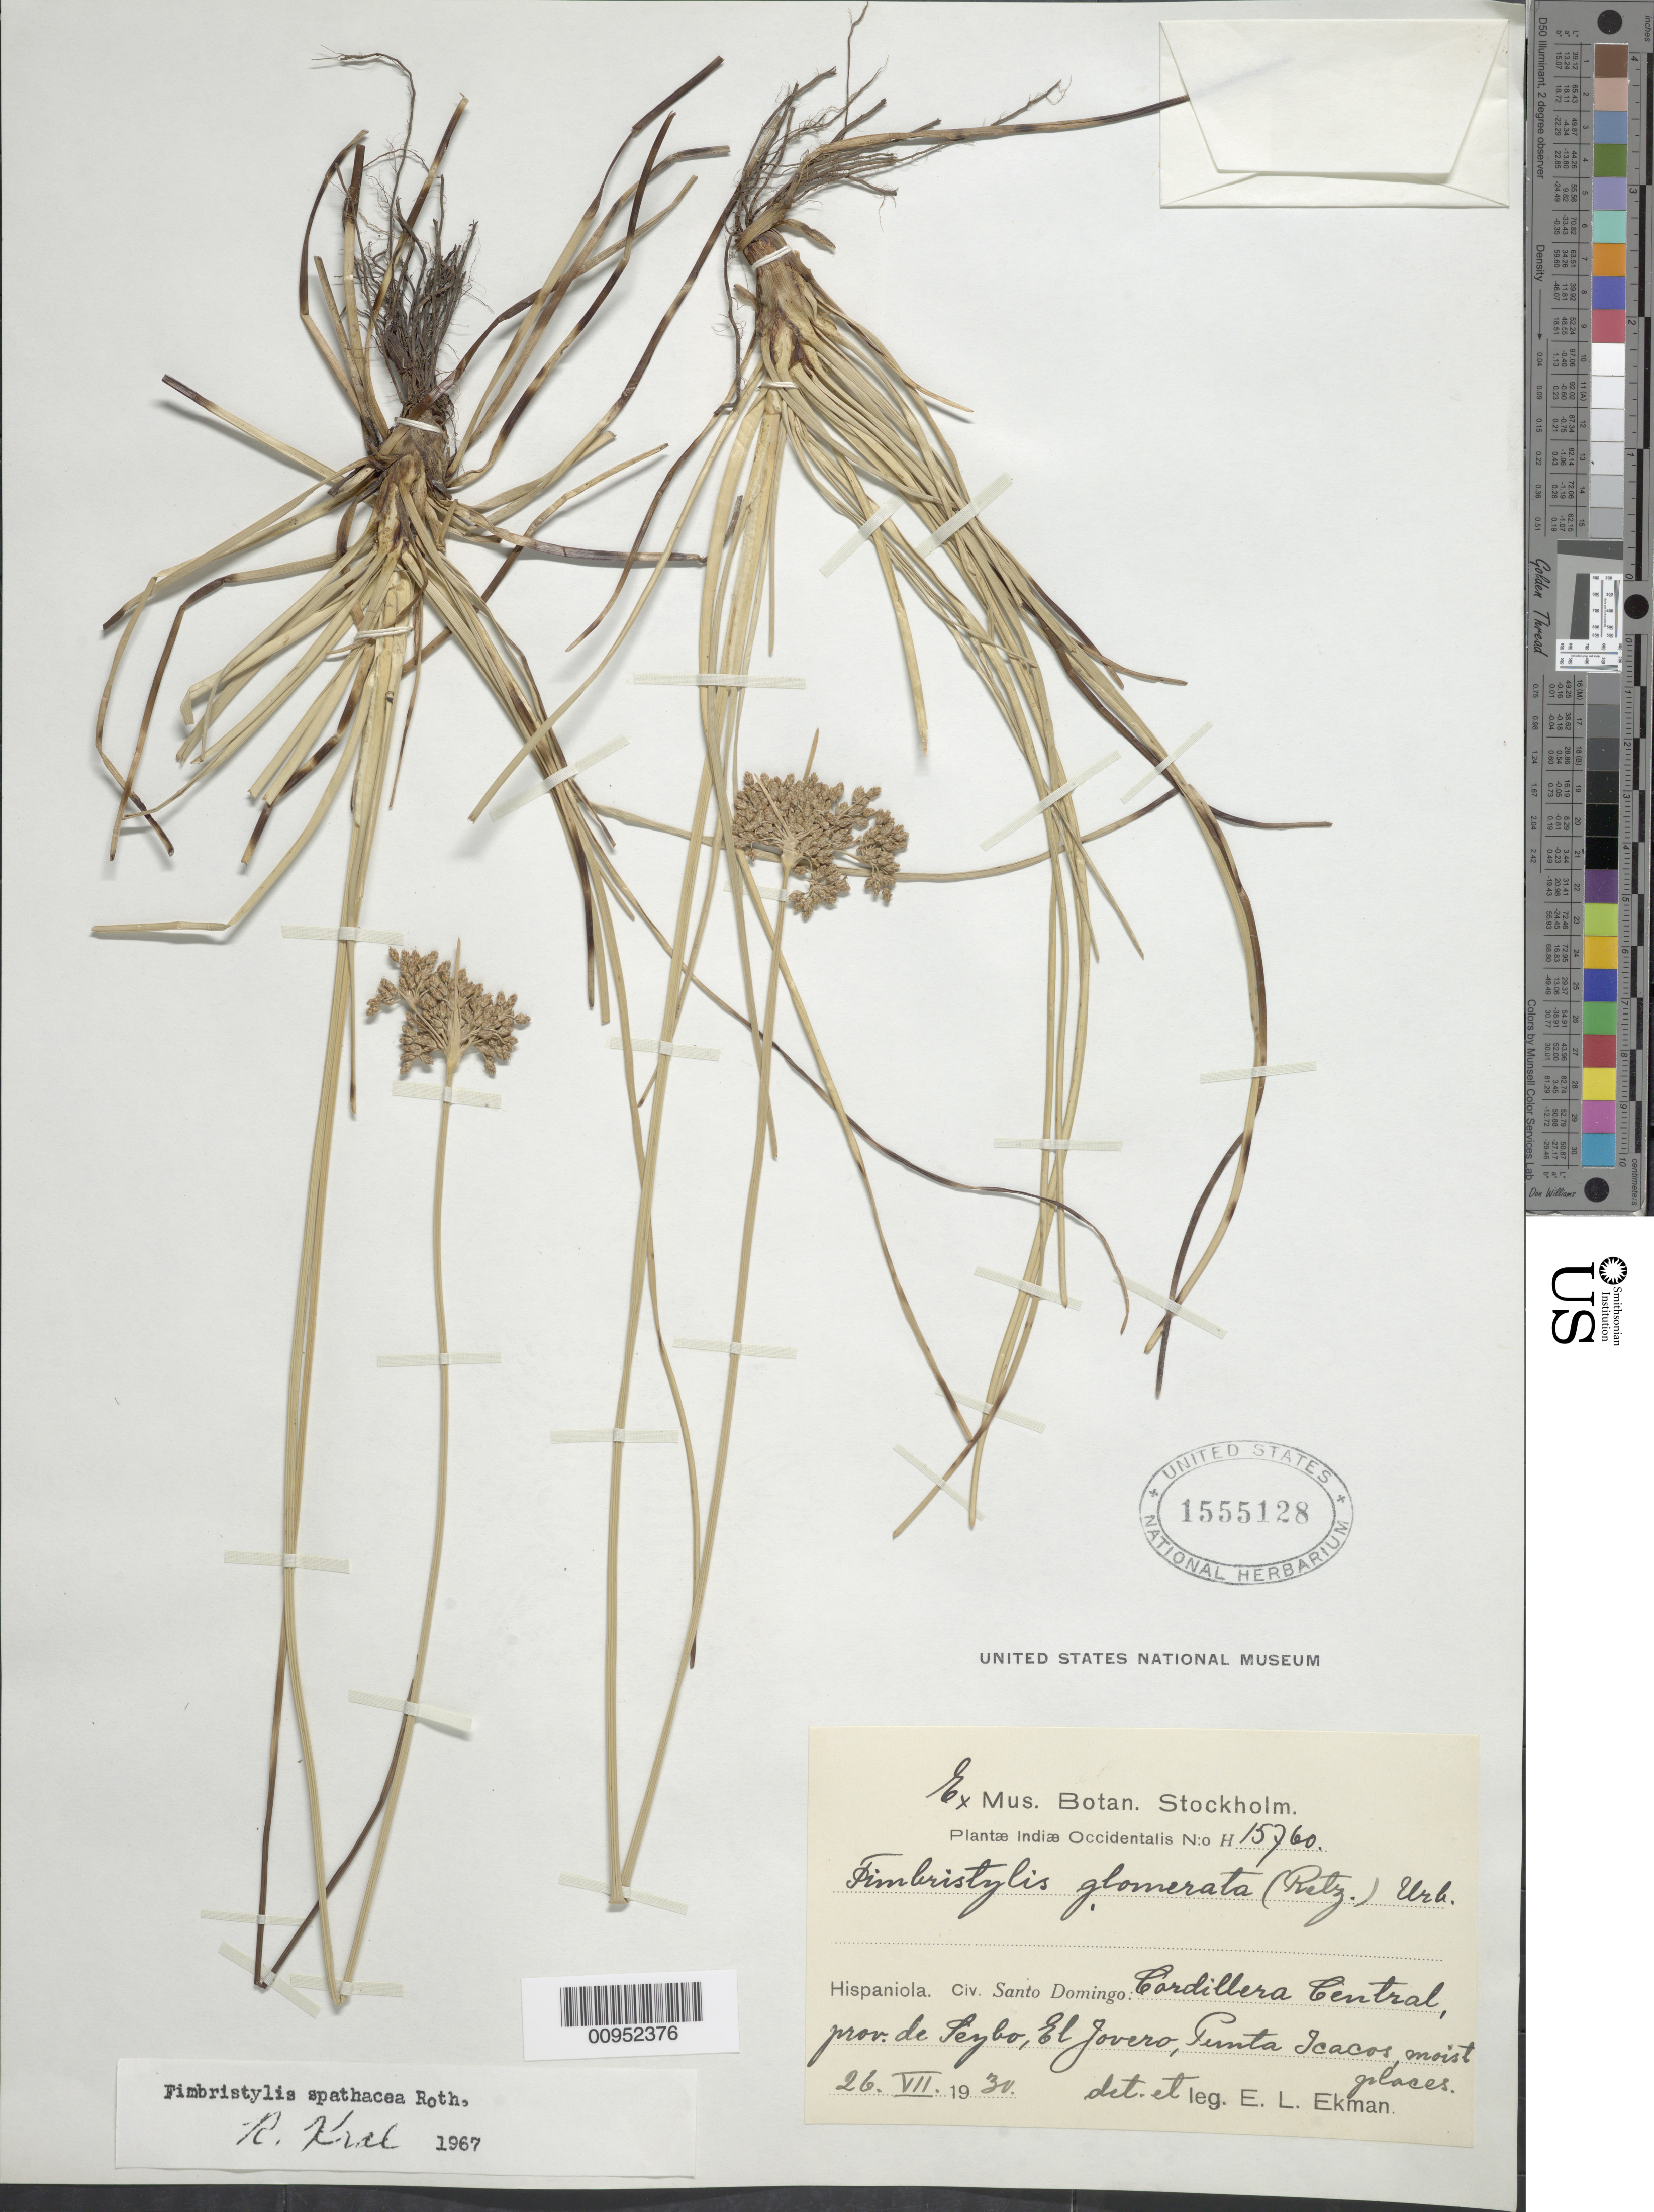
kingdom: Plantae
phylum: Tracheophyta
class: Liliopsida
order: Poales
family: Cyperaceae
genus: Fimbristylis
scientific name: Fimbristylis cymosa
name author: R. Br.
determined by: Kral, Robert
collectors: E. L. Ekman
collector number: H 15760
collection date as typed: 26 Jul 1930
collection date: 1930-07-26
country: Dominican Republic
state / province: El Seibo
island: Hispaniola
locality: Cordillera Central, El Jovero, Punta Icacos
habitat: Moist places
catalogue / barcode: US 1555128